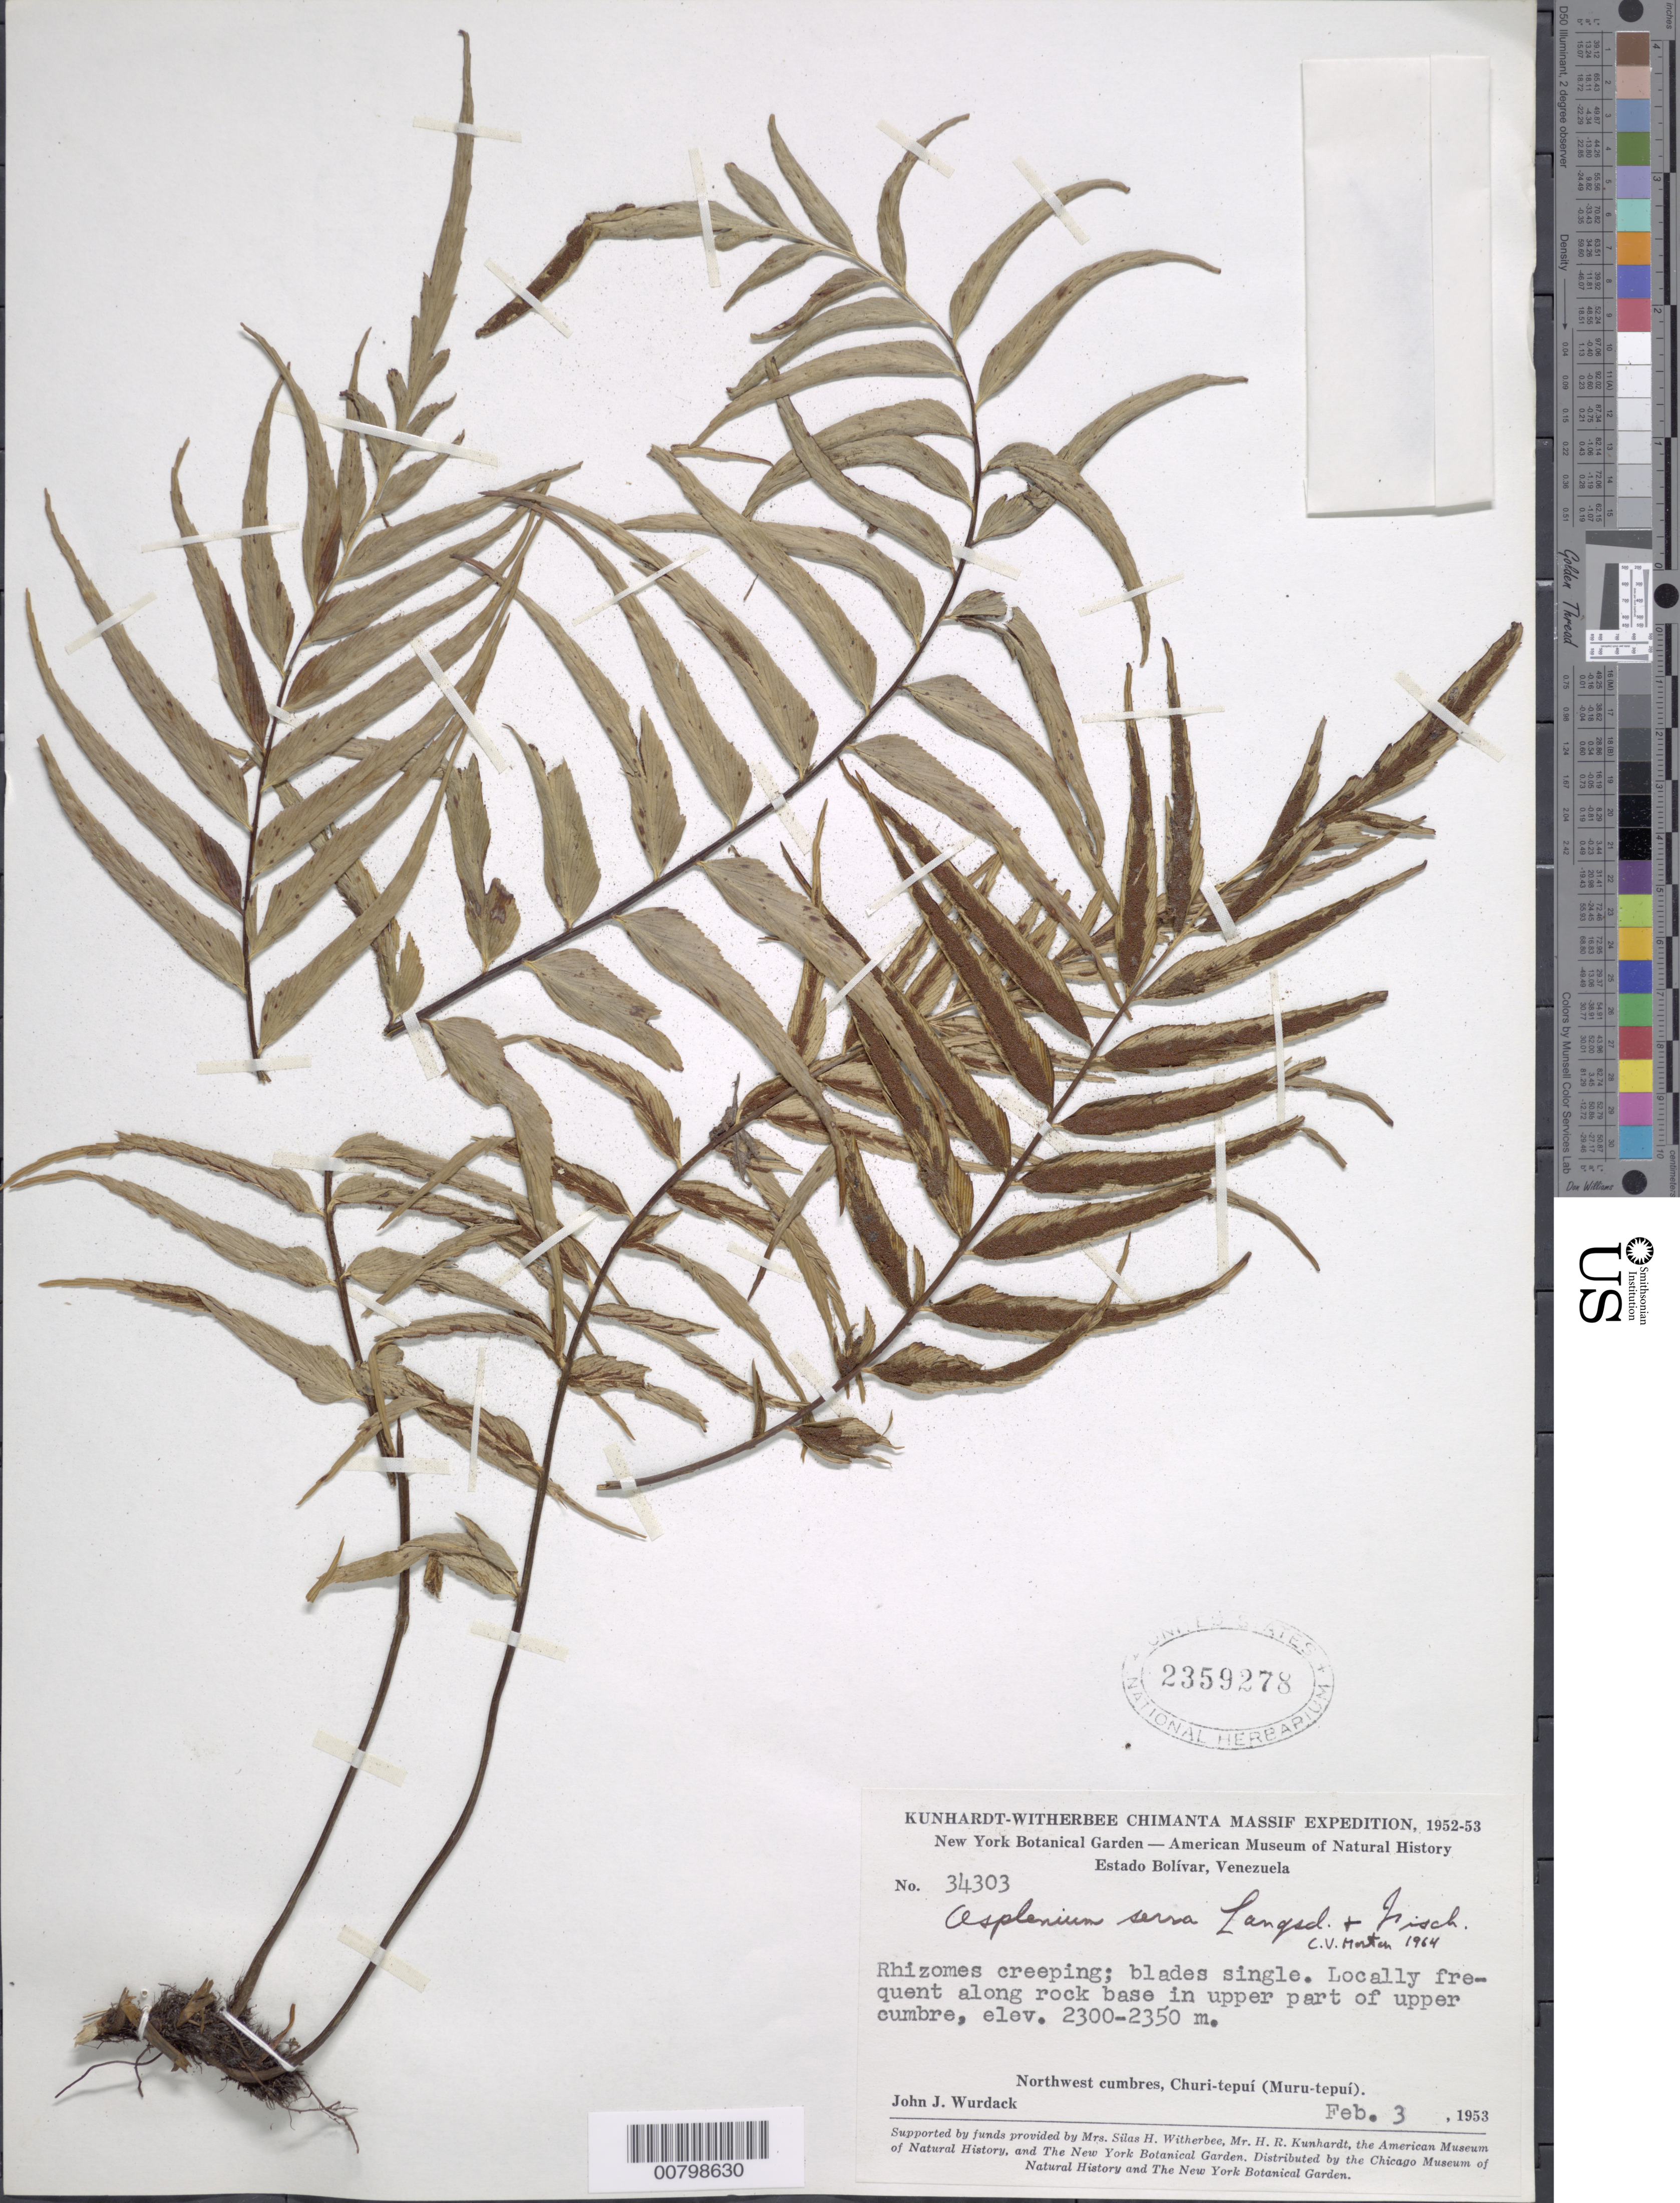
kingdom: Plantae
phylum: Tracheophyta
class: Polypodiopsida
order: Polypodiales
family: Aspleniaceae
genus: Asplenium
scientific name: Asplenium serra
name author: Langsd. & Fisch.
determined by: Morton, C. V.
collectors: J. J. Wurdack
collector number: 34303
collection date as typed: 3-Feb-53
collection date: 1953-02-03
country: Venezuela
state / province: Bolívar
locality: Churi-tepuí (Muru-tepuí), NW cumbres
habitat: Upper cumbre; along rock base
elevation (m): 2300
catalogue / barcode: US 2359278